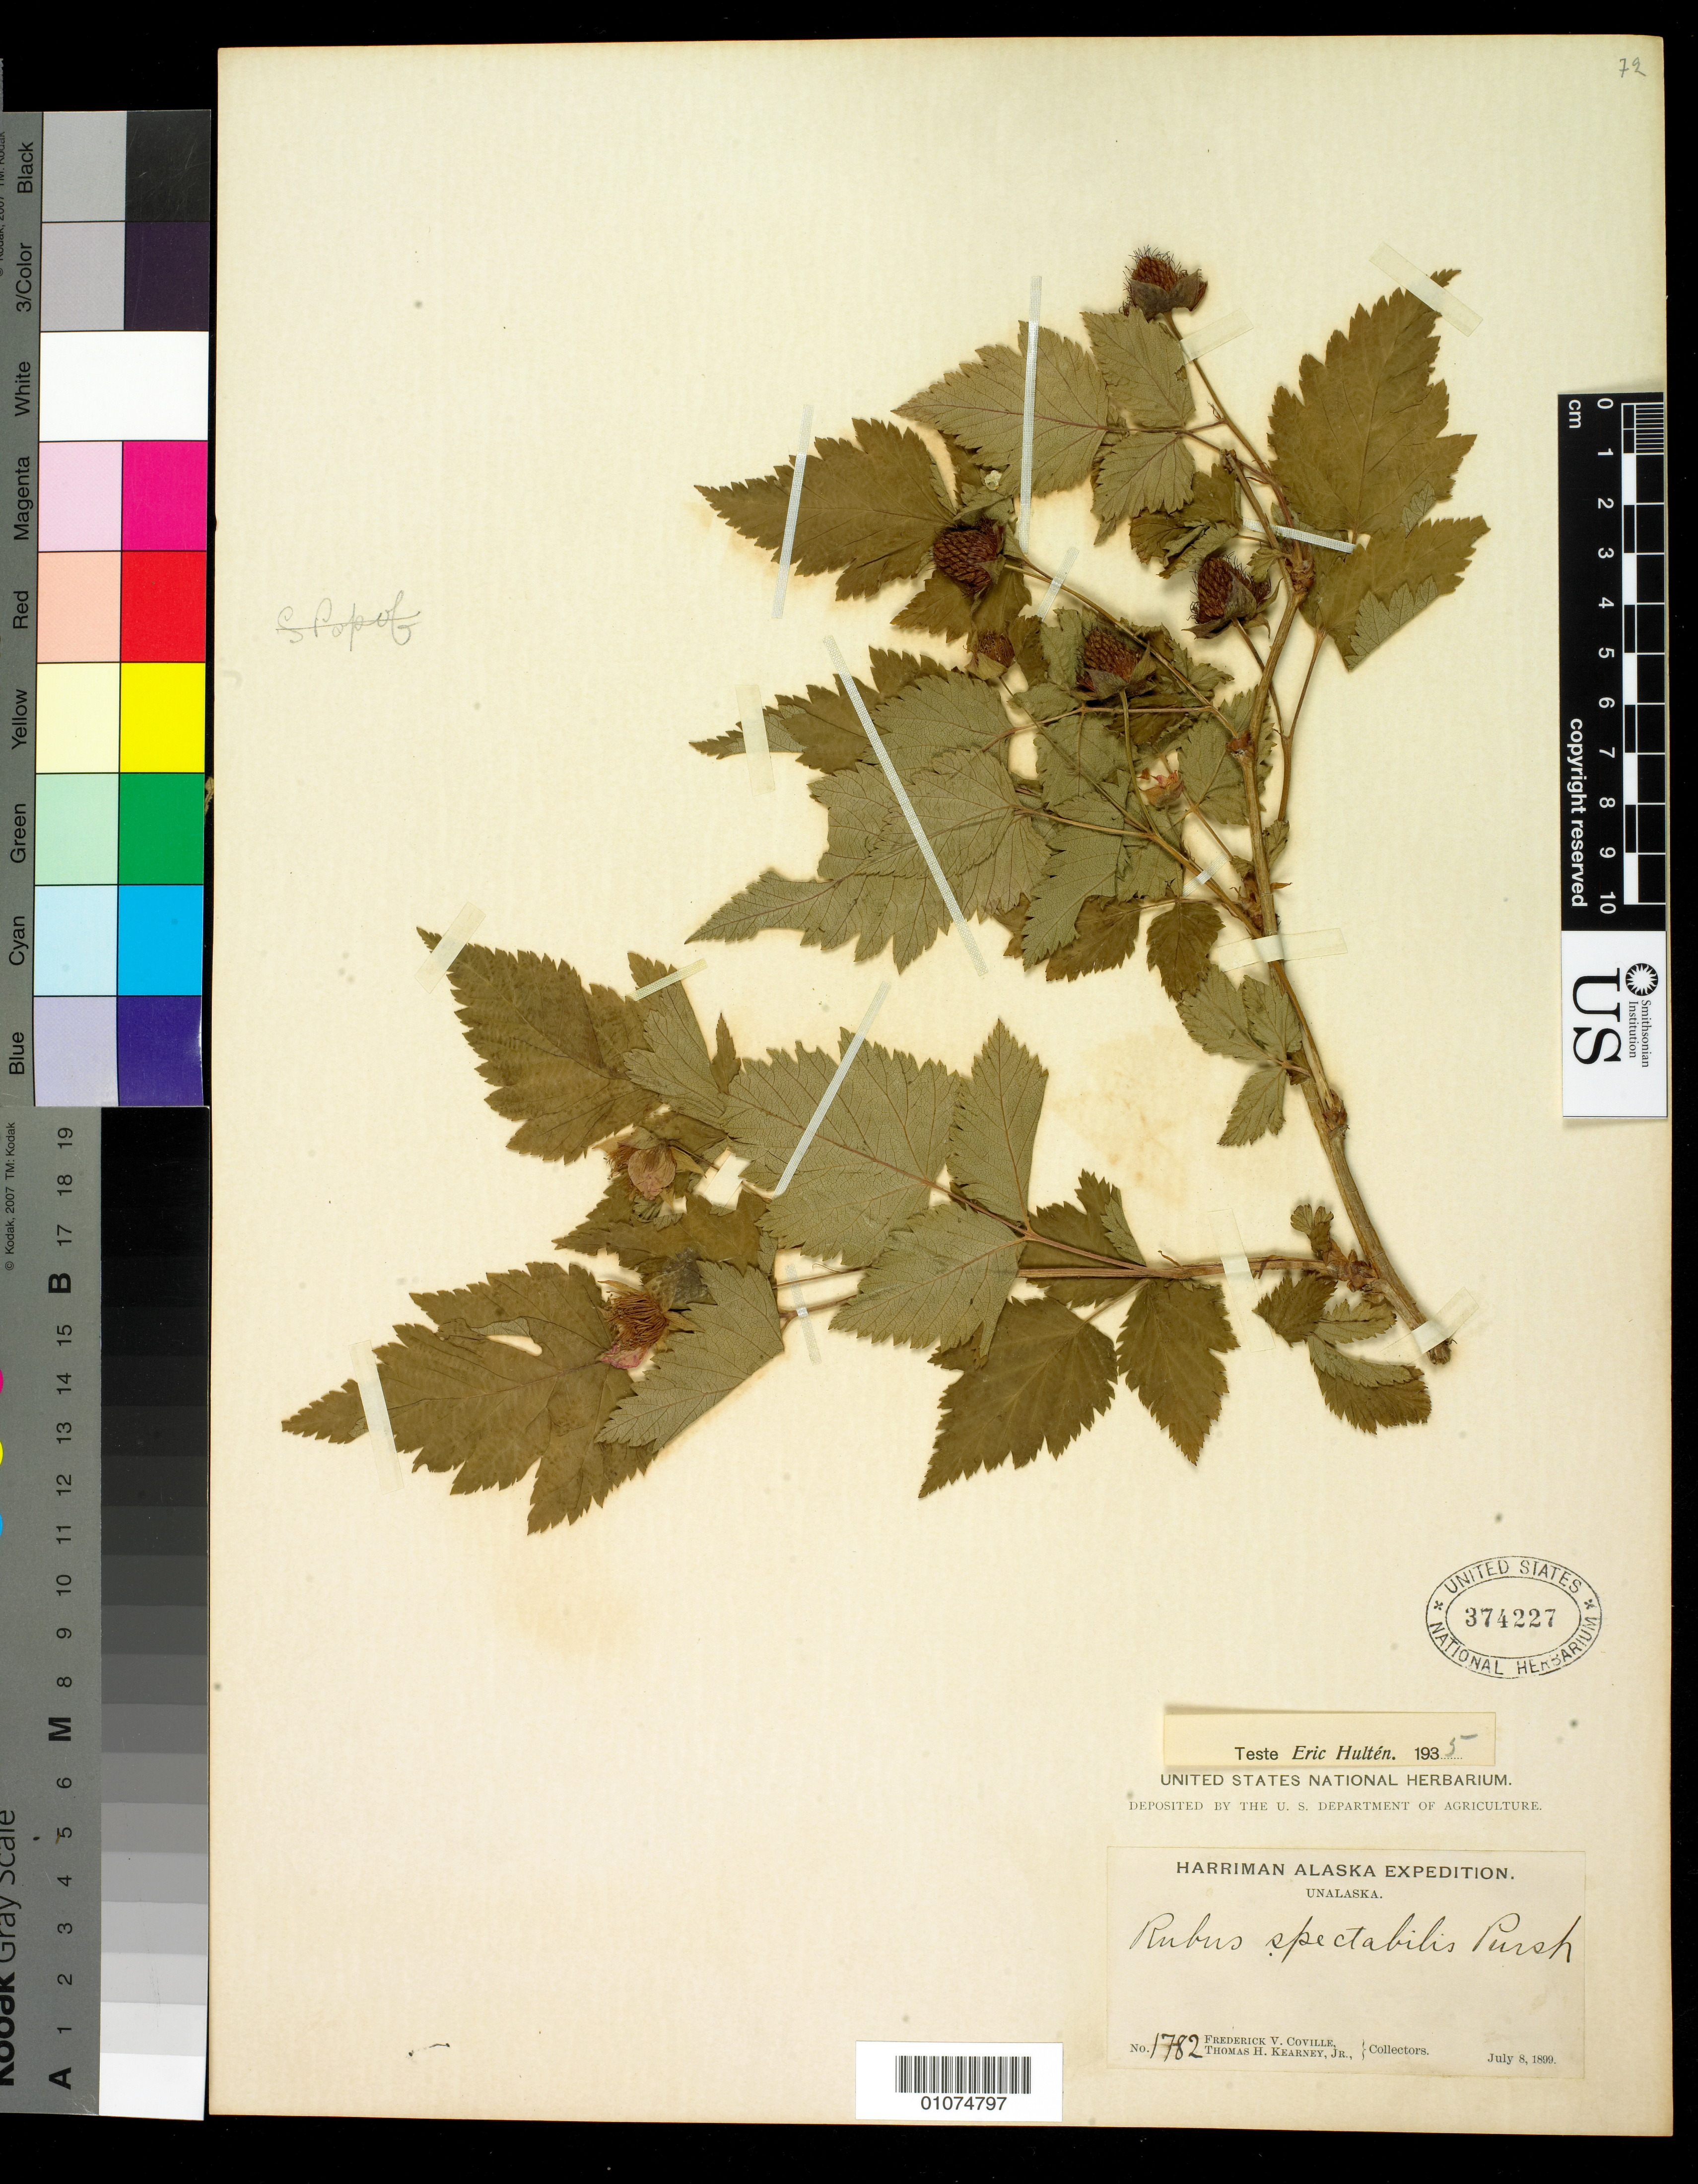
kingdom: Plantae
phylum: Tracheophyta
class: Magnoliopsida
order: Rosales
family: Rosaceae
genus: Rubus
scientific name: Rubus spectabilis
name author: Pursh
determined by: Hultén, [O.] Eric G.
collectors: F. V. Coville & T. H. Kearney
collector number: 1782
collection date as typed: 08 Jul 1899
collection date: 1899-07-08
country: United States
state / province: Alaska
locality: Unalaska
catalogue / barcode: US 374227